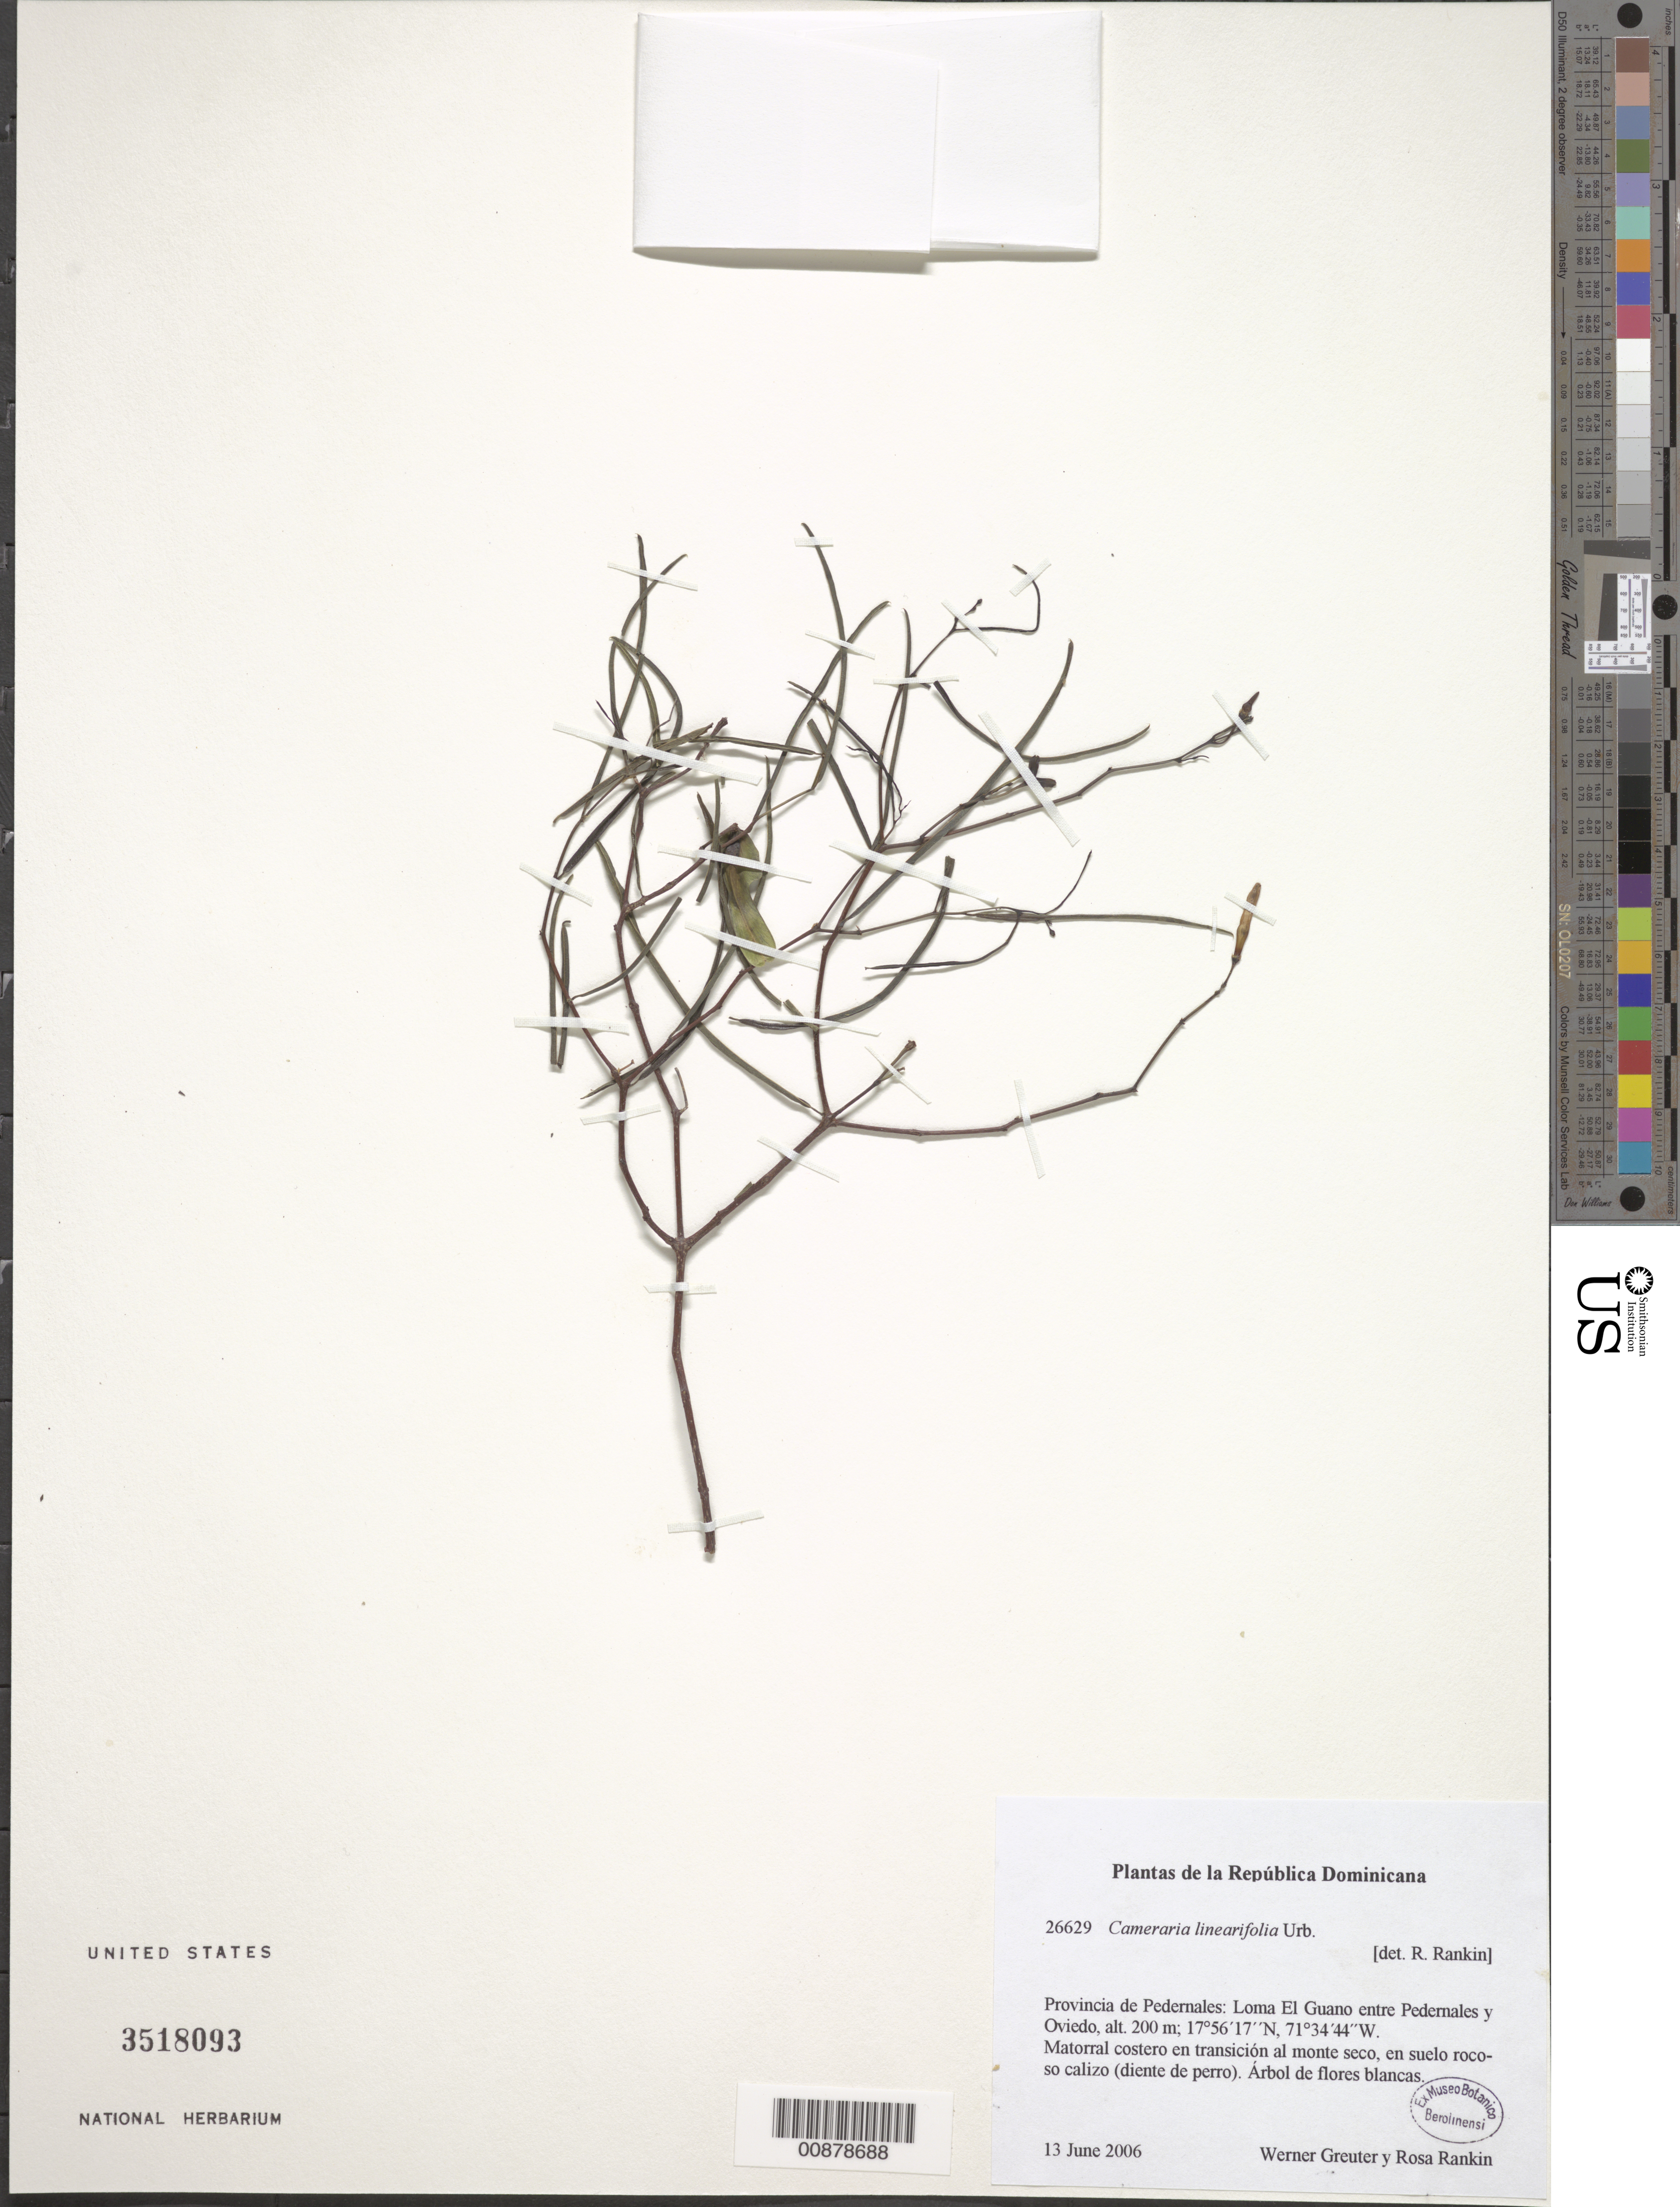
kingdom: Plantae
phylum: Tracheophyta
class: Magnoliopsida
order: Gentianales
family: Apocynaceae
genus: Cameraria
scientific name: Cameraria linearifolia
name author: Urb.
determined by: Rankin Rodriguez, Rosa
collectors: W. Greuter & R. Rankin Rodriguez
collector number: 26629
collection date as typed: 13 Jun 2006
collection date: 2006-06-13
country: Dominican Republic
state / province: Pedernales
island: Hispaniola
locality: Loma El Guano entre Pedernales y Oviedo.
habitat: Matorral costero en transición al monte seco, en suelo rocoso calizo (diente de perro).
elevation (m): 200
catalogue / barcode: US 3518093